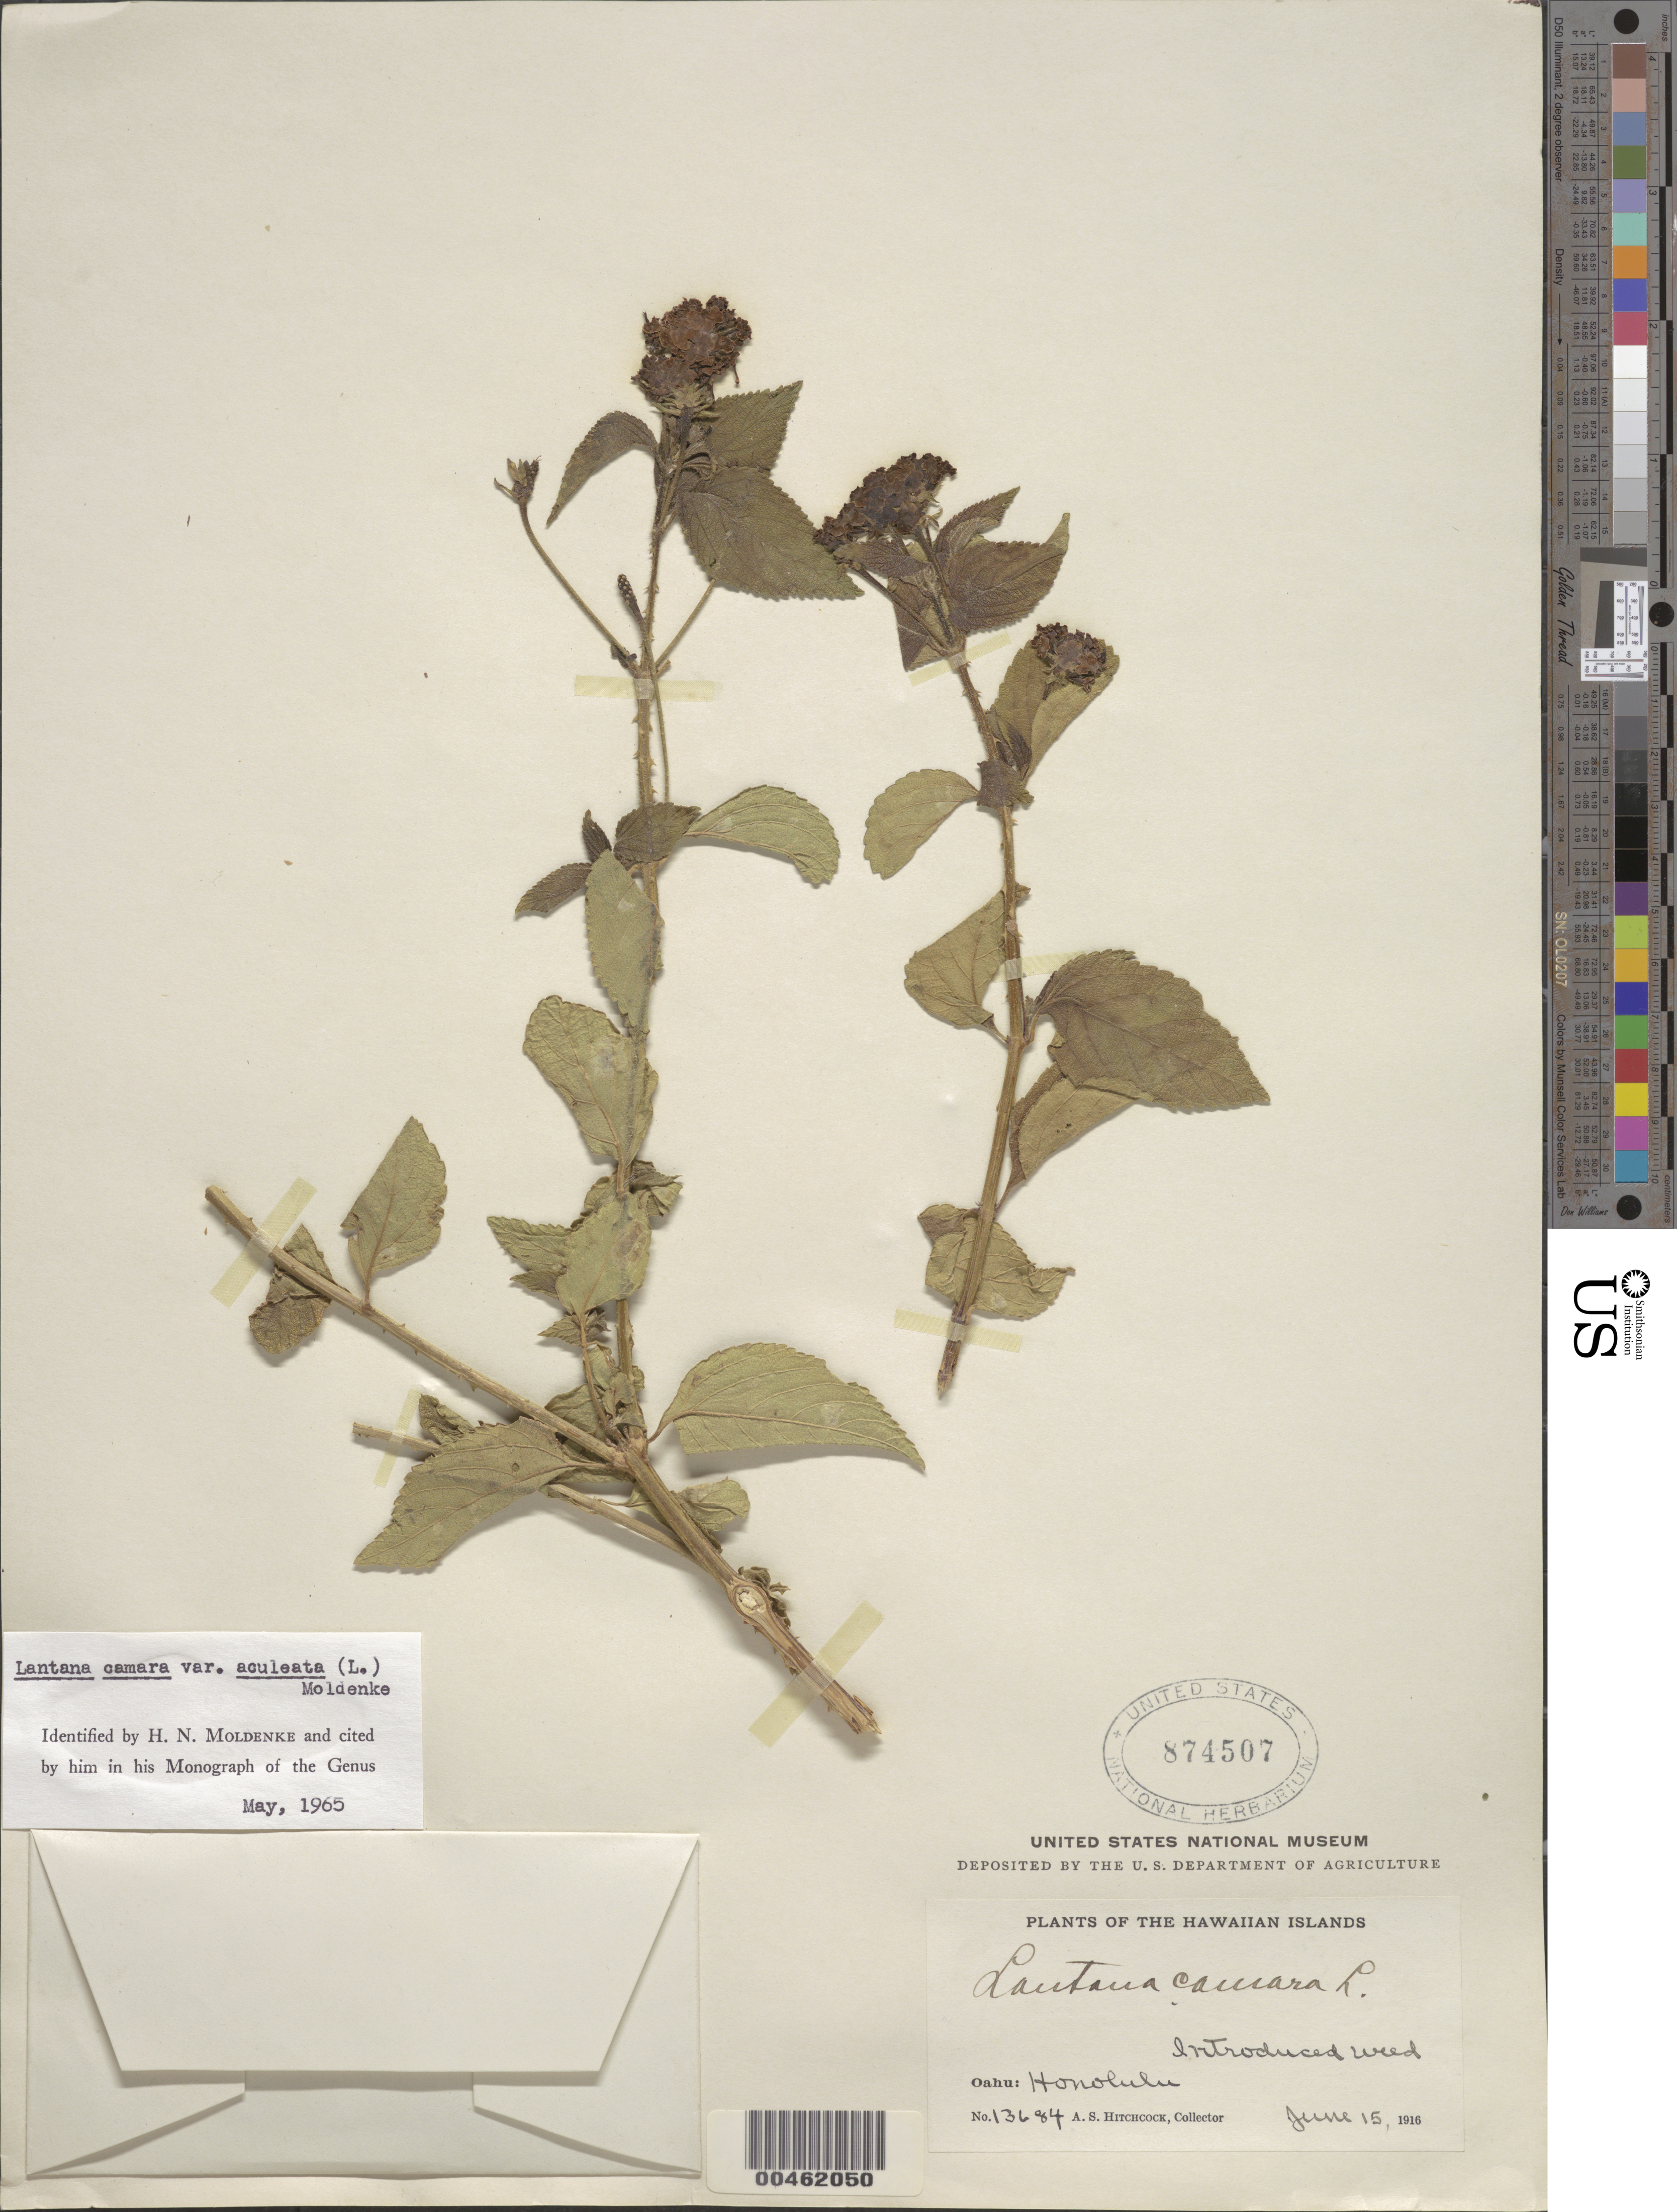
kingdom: Plantae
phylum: Tracheophyta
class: Magnoliopsida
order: Lamiales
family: Verbenaceae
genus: Lantana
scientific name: Lantana camara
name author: L.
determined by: Moldenke, H. N.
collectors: A. S. Hitchcock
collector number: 13684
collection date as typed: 15 Jun 1916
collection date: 1916-06-15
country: United States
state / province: Hawaii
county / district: Honolulu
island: Oahu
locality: Honolulu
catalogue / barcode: US 874507